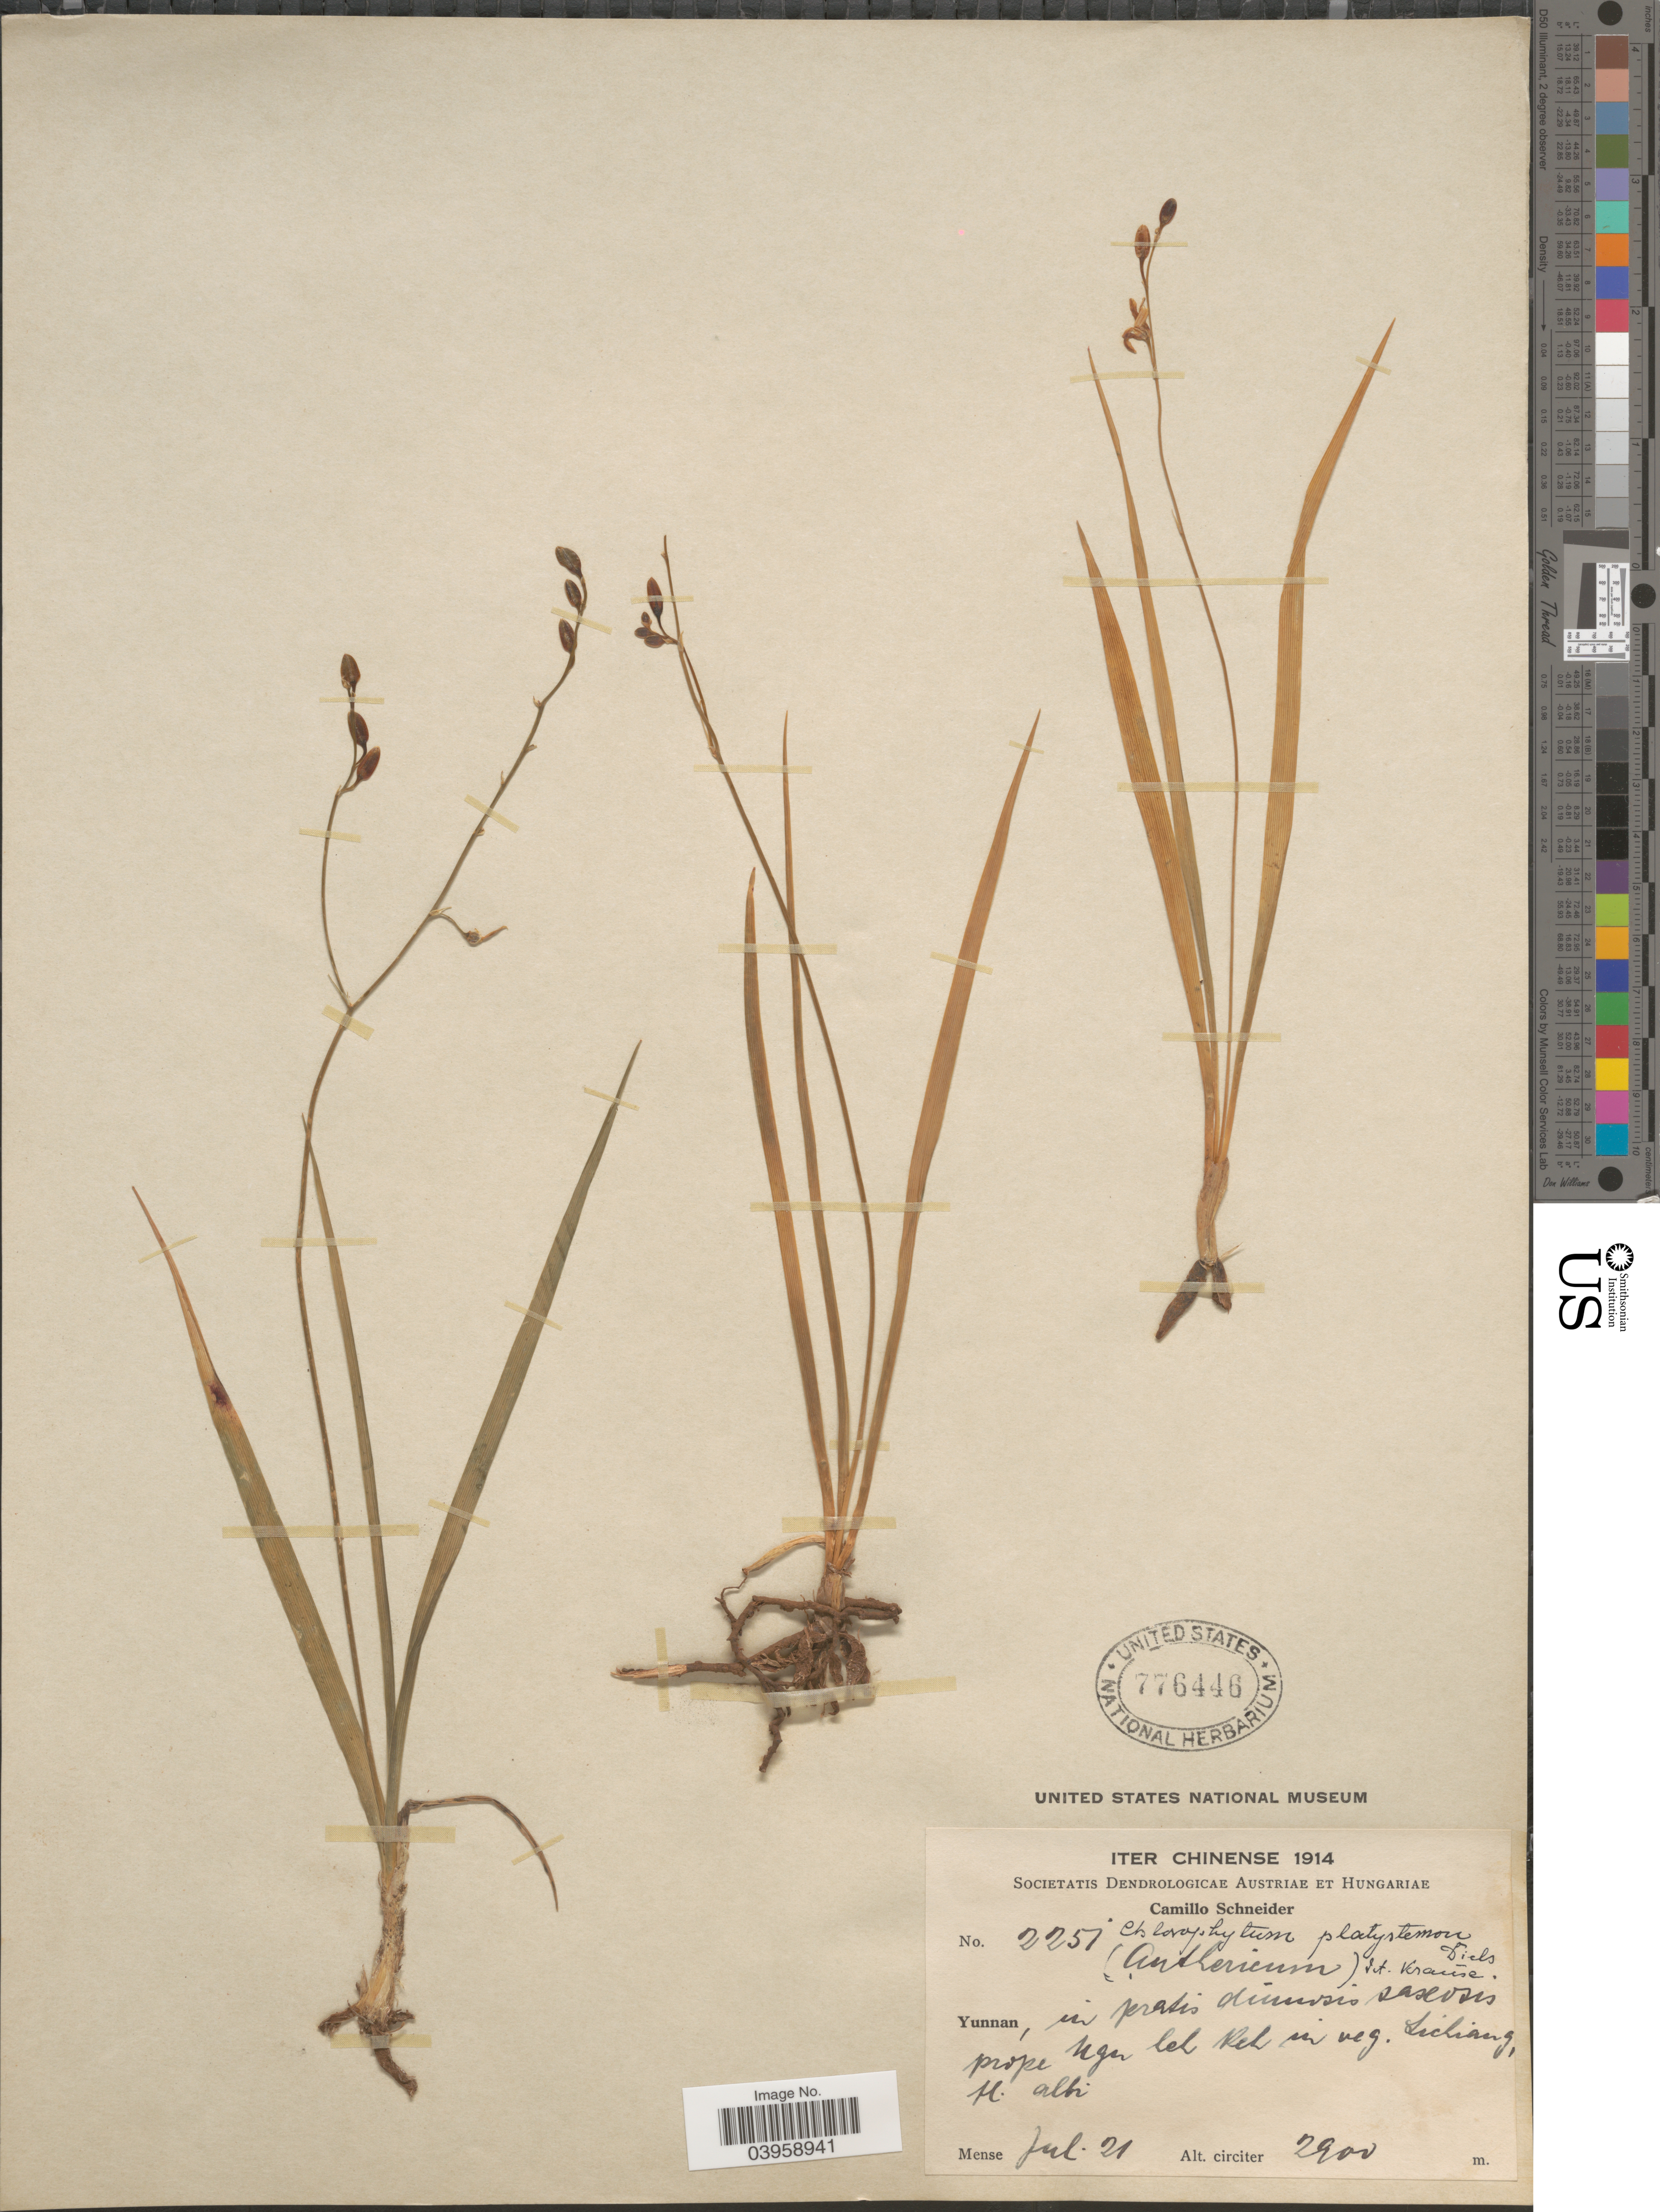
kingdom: Plantae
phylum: Tracheophyta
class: Liliopsida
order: Asparagales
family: Asparagaceae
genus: Chlorophytum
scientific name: Chlorophytum platystemon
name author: Diels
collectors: C. K. Schneider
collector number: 2251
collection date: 1914-07-21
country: China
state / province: Yunnan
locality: Yunnan, in pratis dimosis [interpreted] saxosis prope Nga [interpreted] Lel [interpreted] Reh [interpreted] in reg. Lichiang.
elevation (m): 2900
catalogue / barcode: US 776446